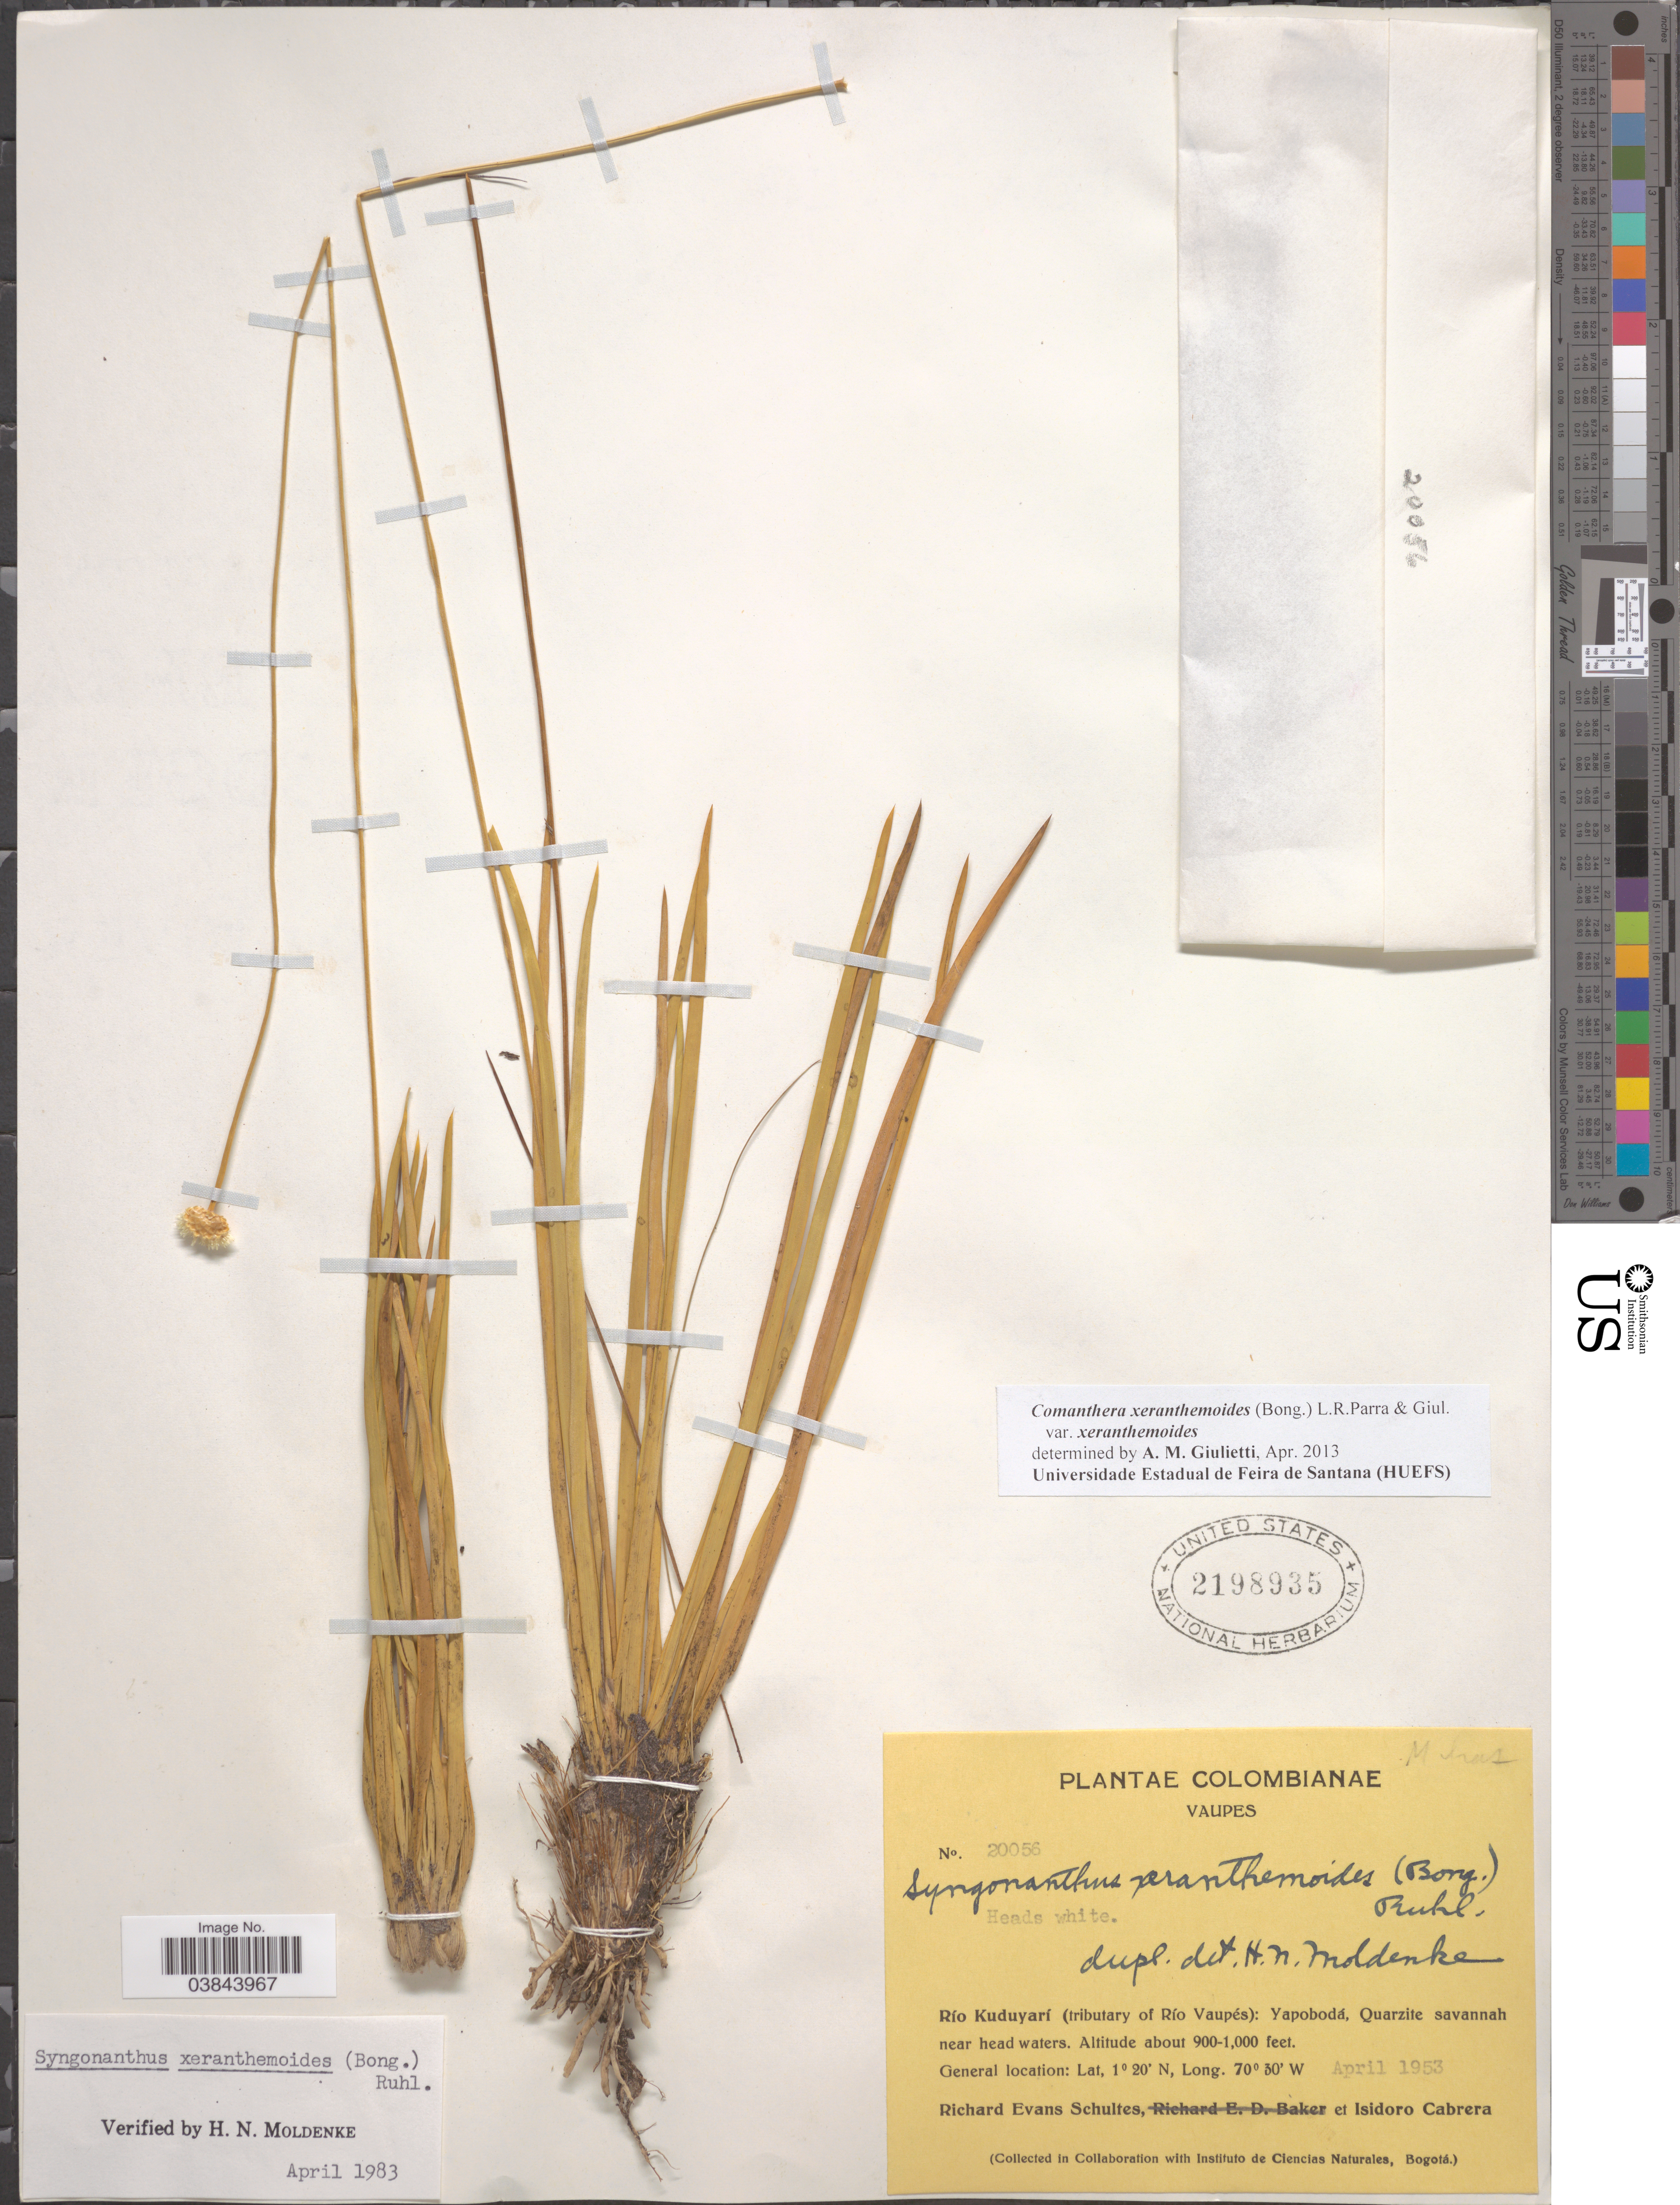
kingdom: Plantae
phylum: Tracheophyta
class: Liliopsida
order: Poales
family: Eriocaulaceae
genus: Comanthera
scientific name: Comanthera xeranthemoides var. xeranthemoides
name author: (Bong.) L.R. Parra & Giul.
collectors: R. E. Schultes & I. Cabrera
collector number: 20056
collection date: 1953-04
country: Colombia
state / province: Vaupés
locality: Río Kuduyarí (tributary of Río Vaupés): Yapobodá, Quarzite savannah near head waters.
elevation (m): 274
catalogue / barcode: US 2198935